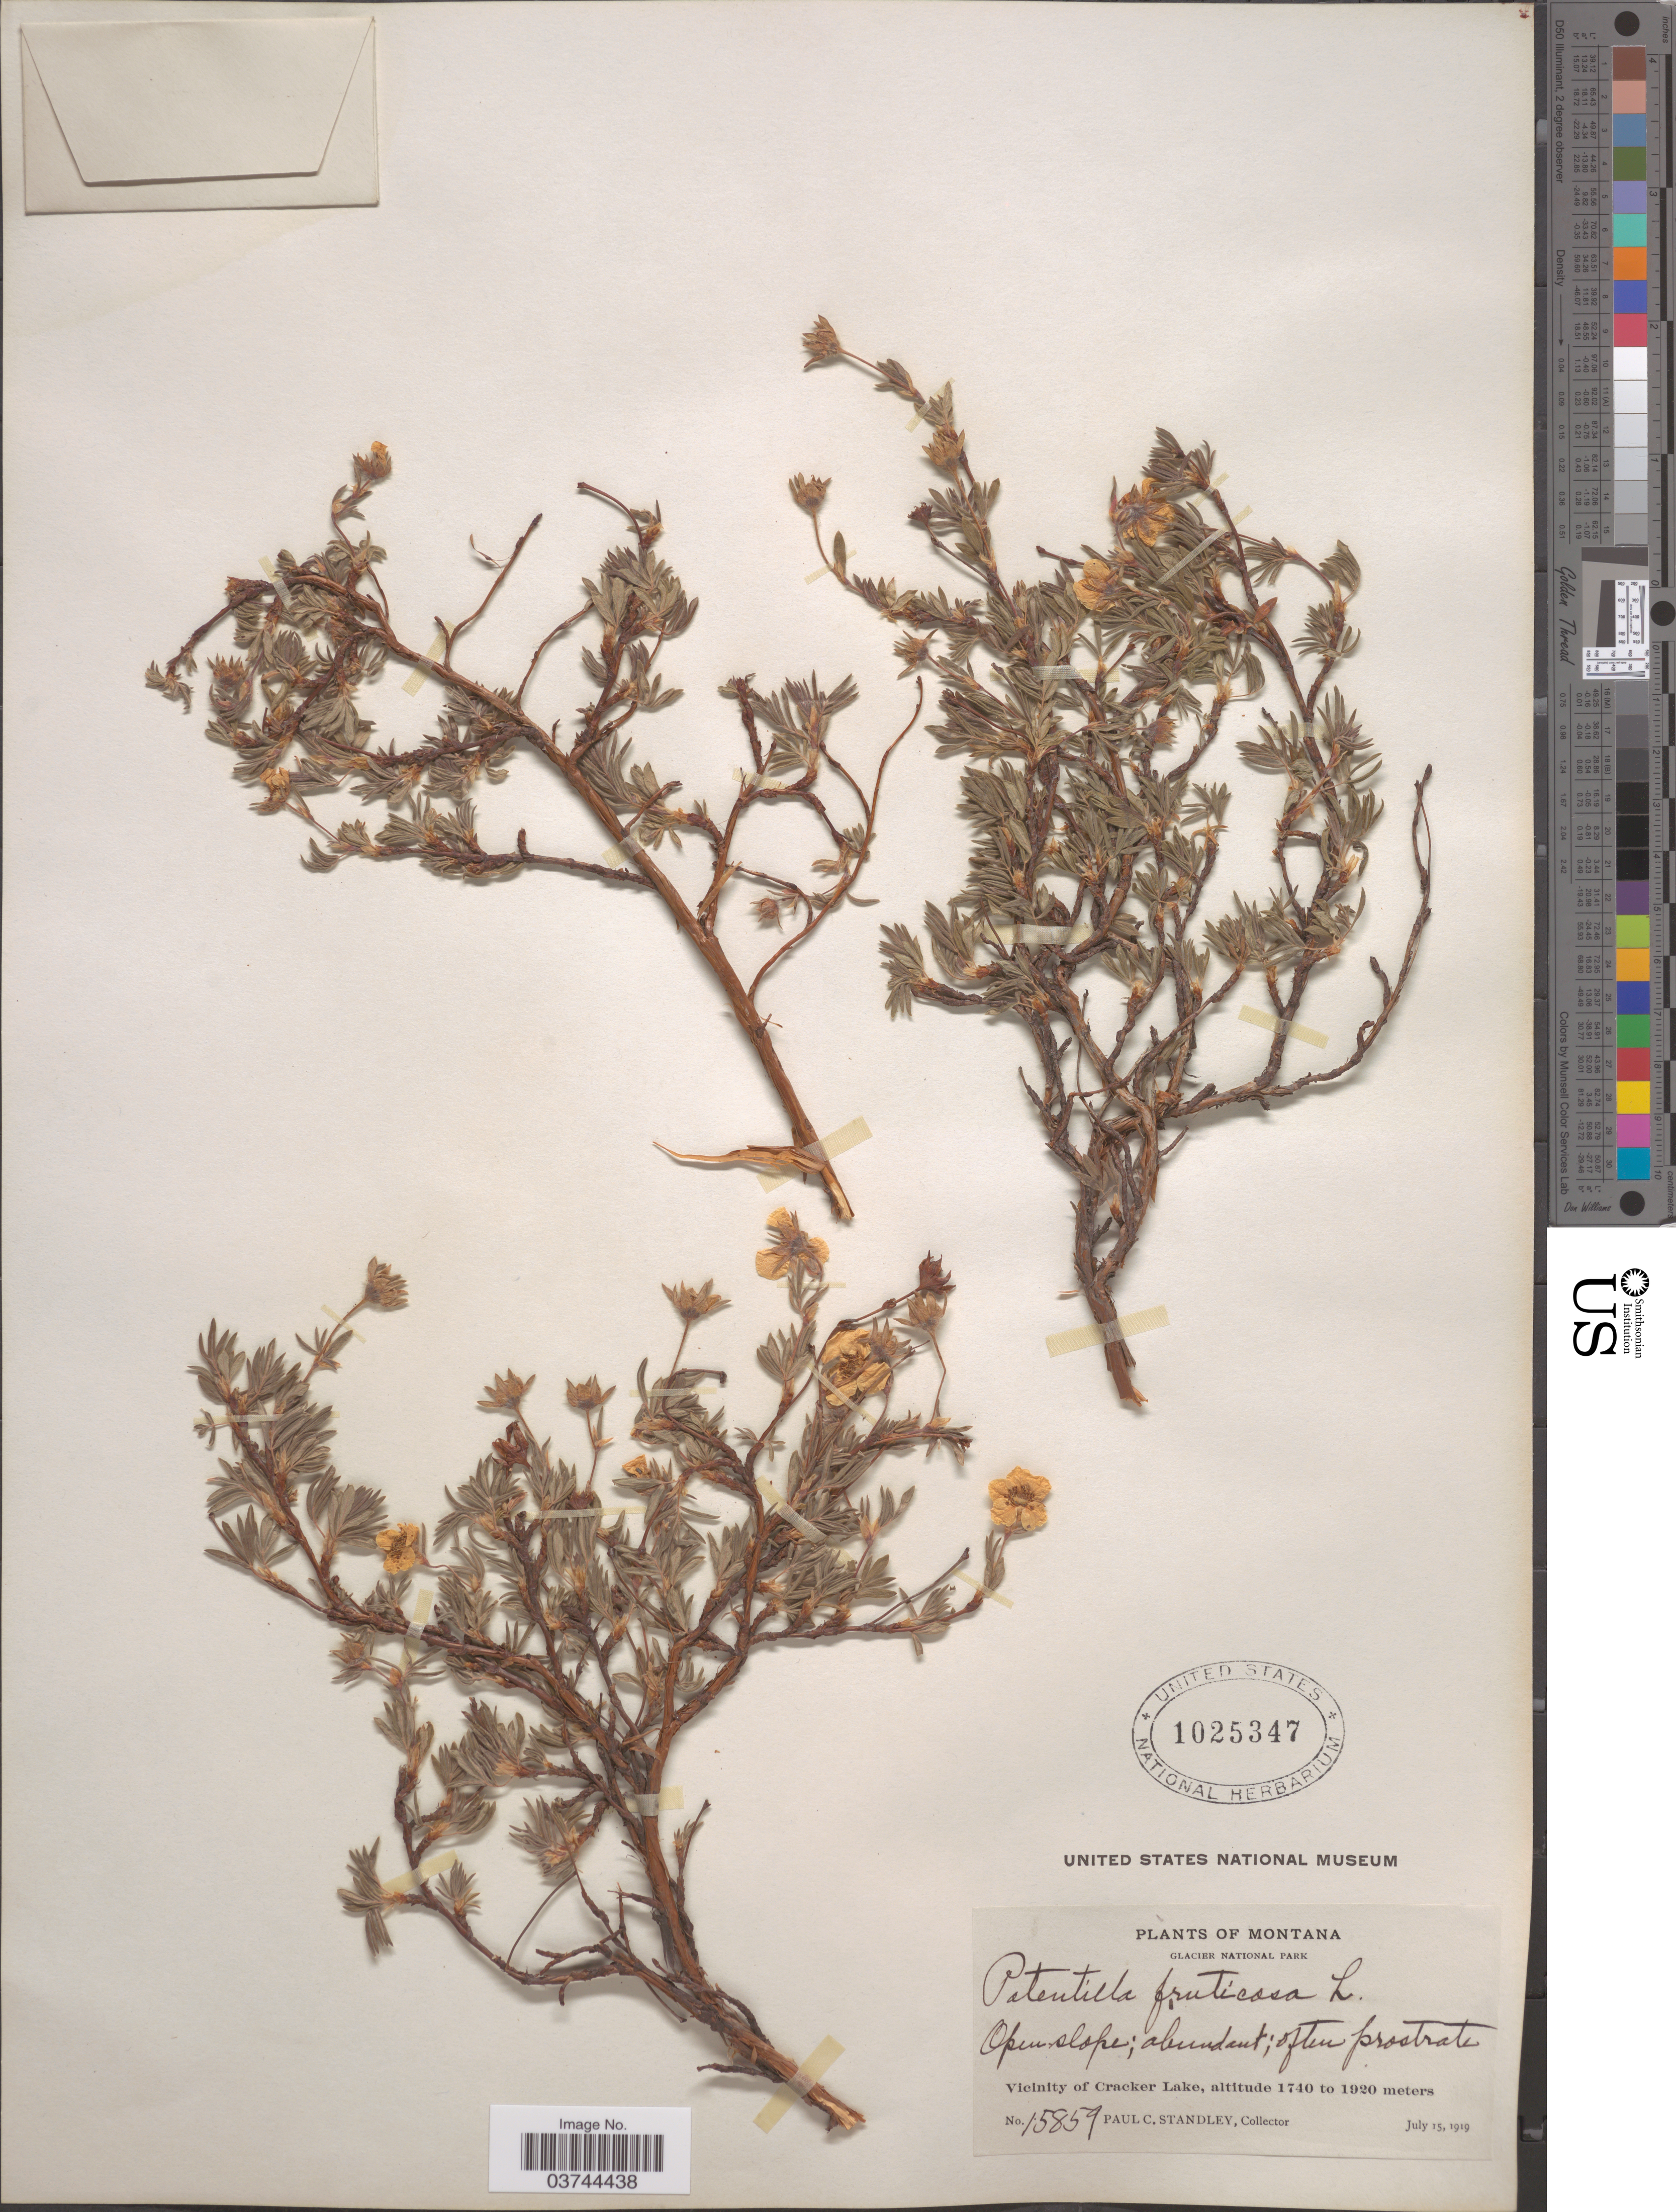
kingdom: Plantae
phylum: Tracheophyta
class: Magnoliopsida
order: Rosales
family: Rosaceae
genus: Dasiphora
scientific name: Dasiphora fruticosa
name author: (L.) Rydb.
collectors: P. C. Standley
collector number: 15859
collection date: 1919-07-15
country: United States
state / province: Montana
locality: Glacier National Park. Vicinity of Cracker Lake.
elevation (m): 1740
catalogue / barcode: US 1025347